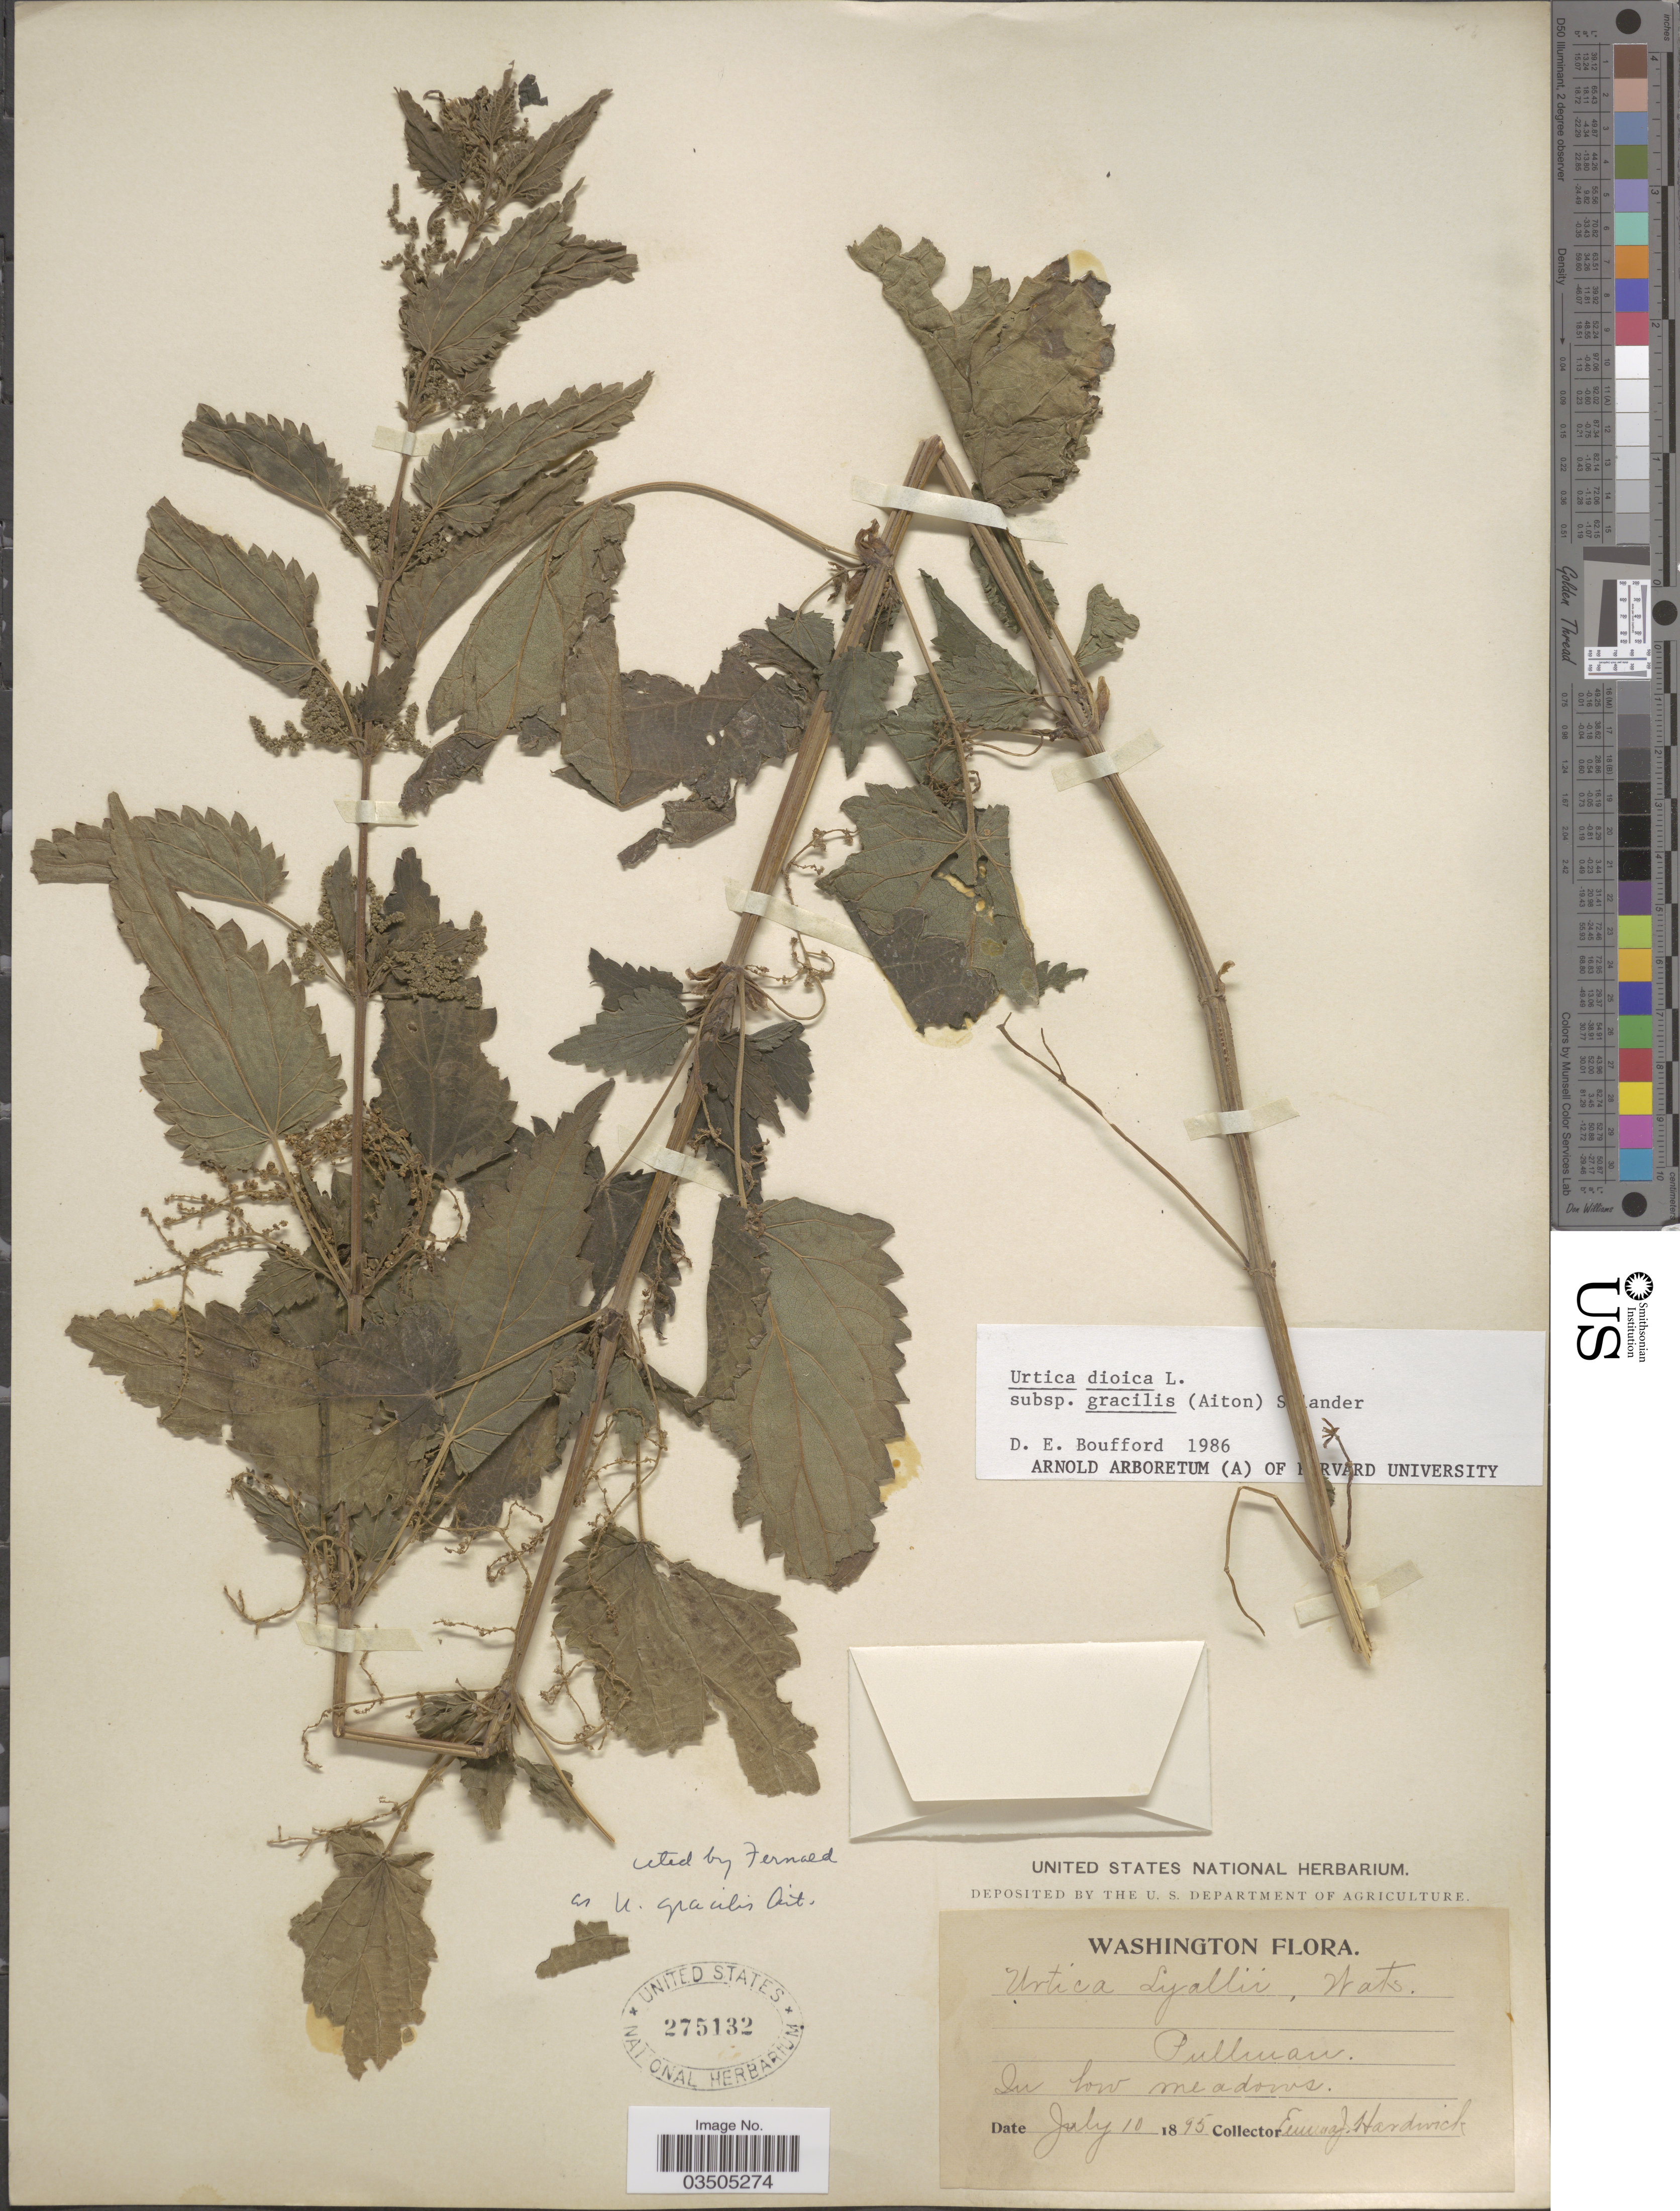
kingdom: Plantae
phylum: Tracheophyta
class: Magnoliopsida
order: Rosales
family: Urticaceae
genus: Urtica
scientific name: Urtica dioica subsp. gracilis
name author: L.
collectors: E. Hardwick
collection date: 1895-07-10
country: United States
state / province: Washington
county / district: Whitman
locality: Pullman.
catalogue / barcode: US 275132